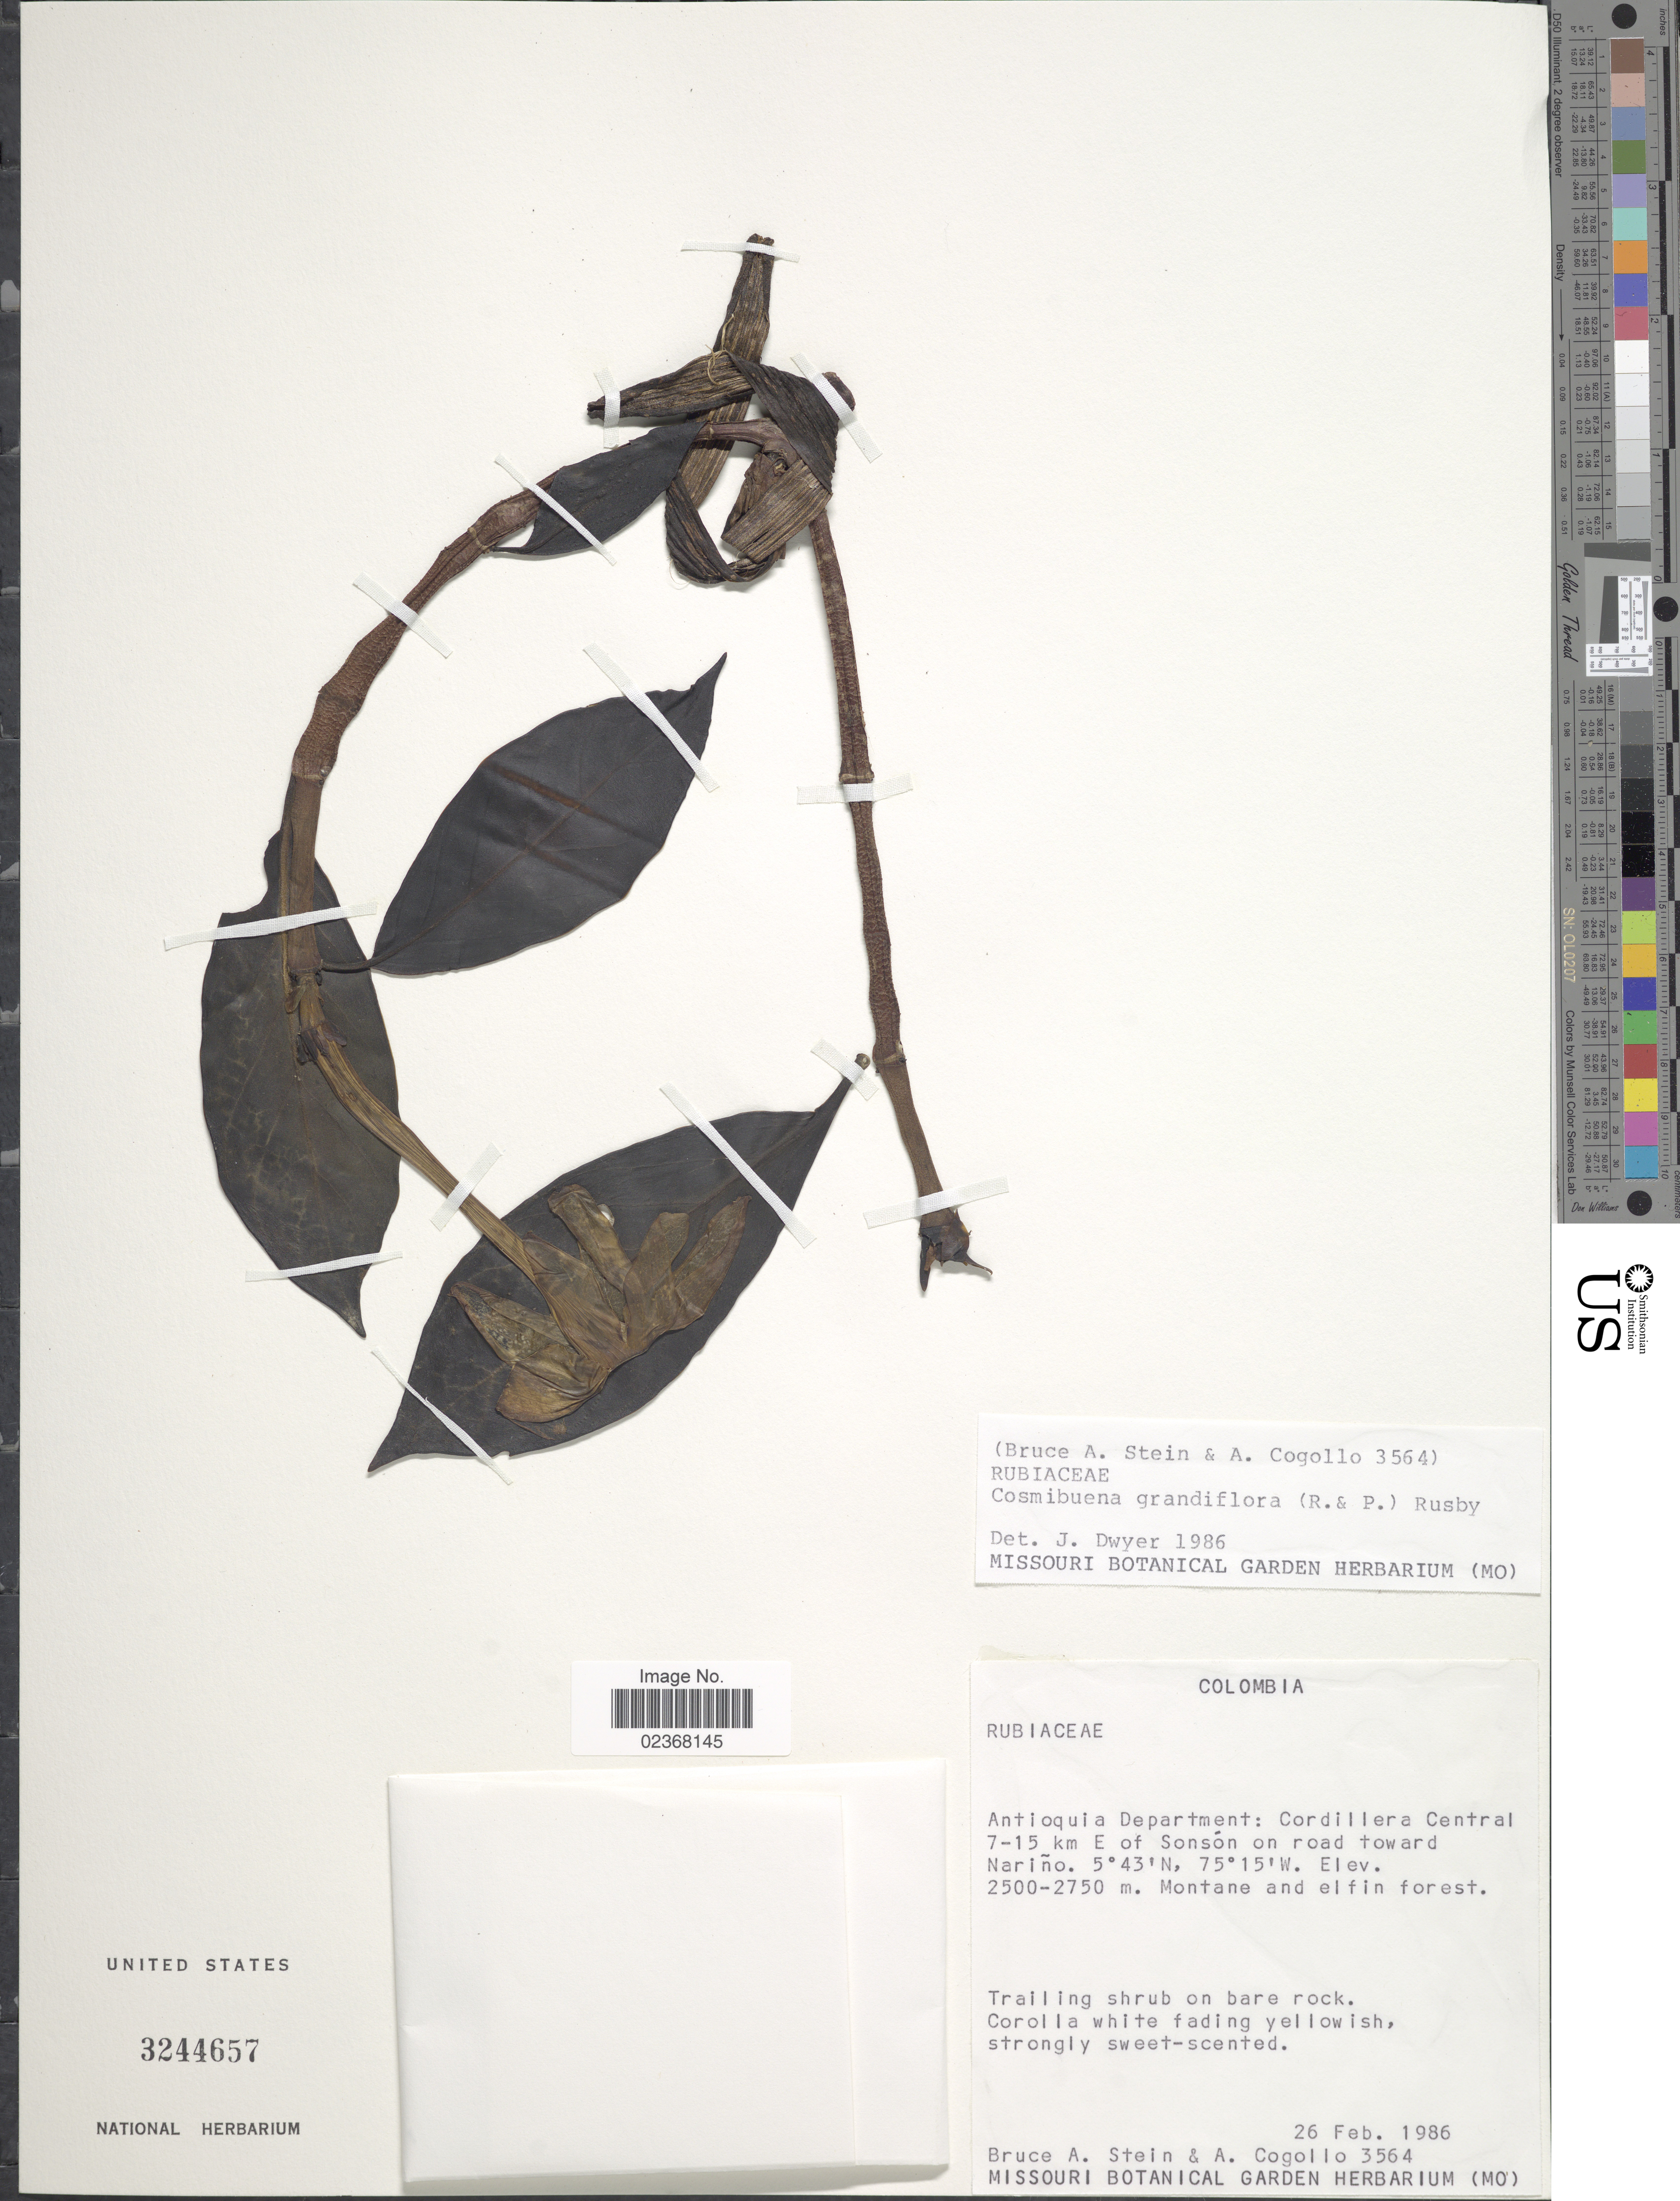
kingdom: Plantae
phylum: Tracheophyta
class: Magnoliopsida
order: Gentianales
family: Rubiaceae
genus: Cosmibuena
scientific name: Cosmibuena grandiflora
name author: (Rose & Pav.) Rusby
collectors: B. A. Stein & A. Cogollo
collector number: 3564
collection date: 1986-02-26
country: Colombia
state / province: Antioquia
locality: Antioquia Department: Cordillera Central 7-15 km E of Sonson on road toward Narino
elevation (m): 2500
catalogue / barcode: US 3244657